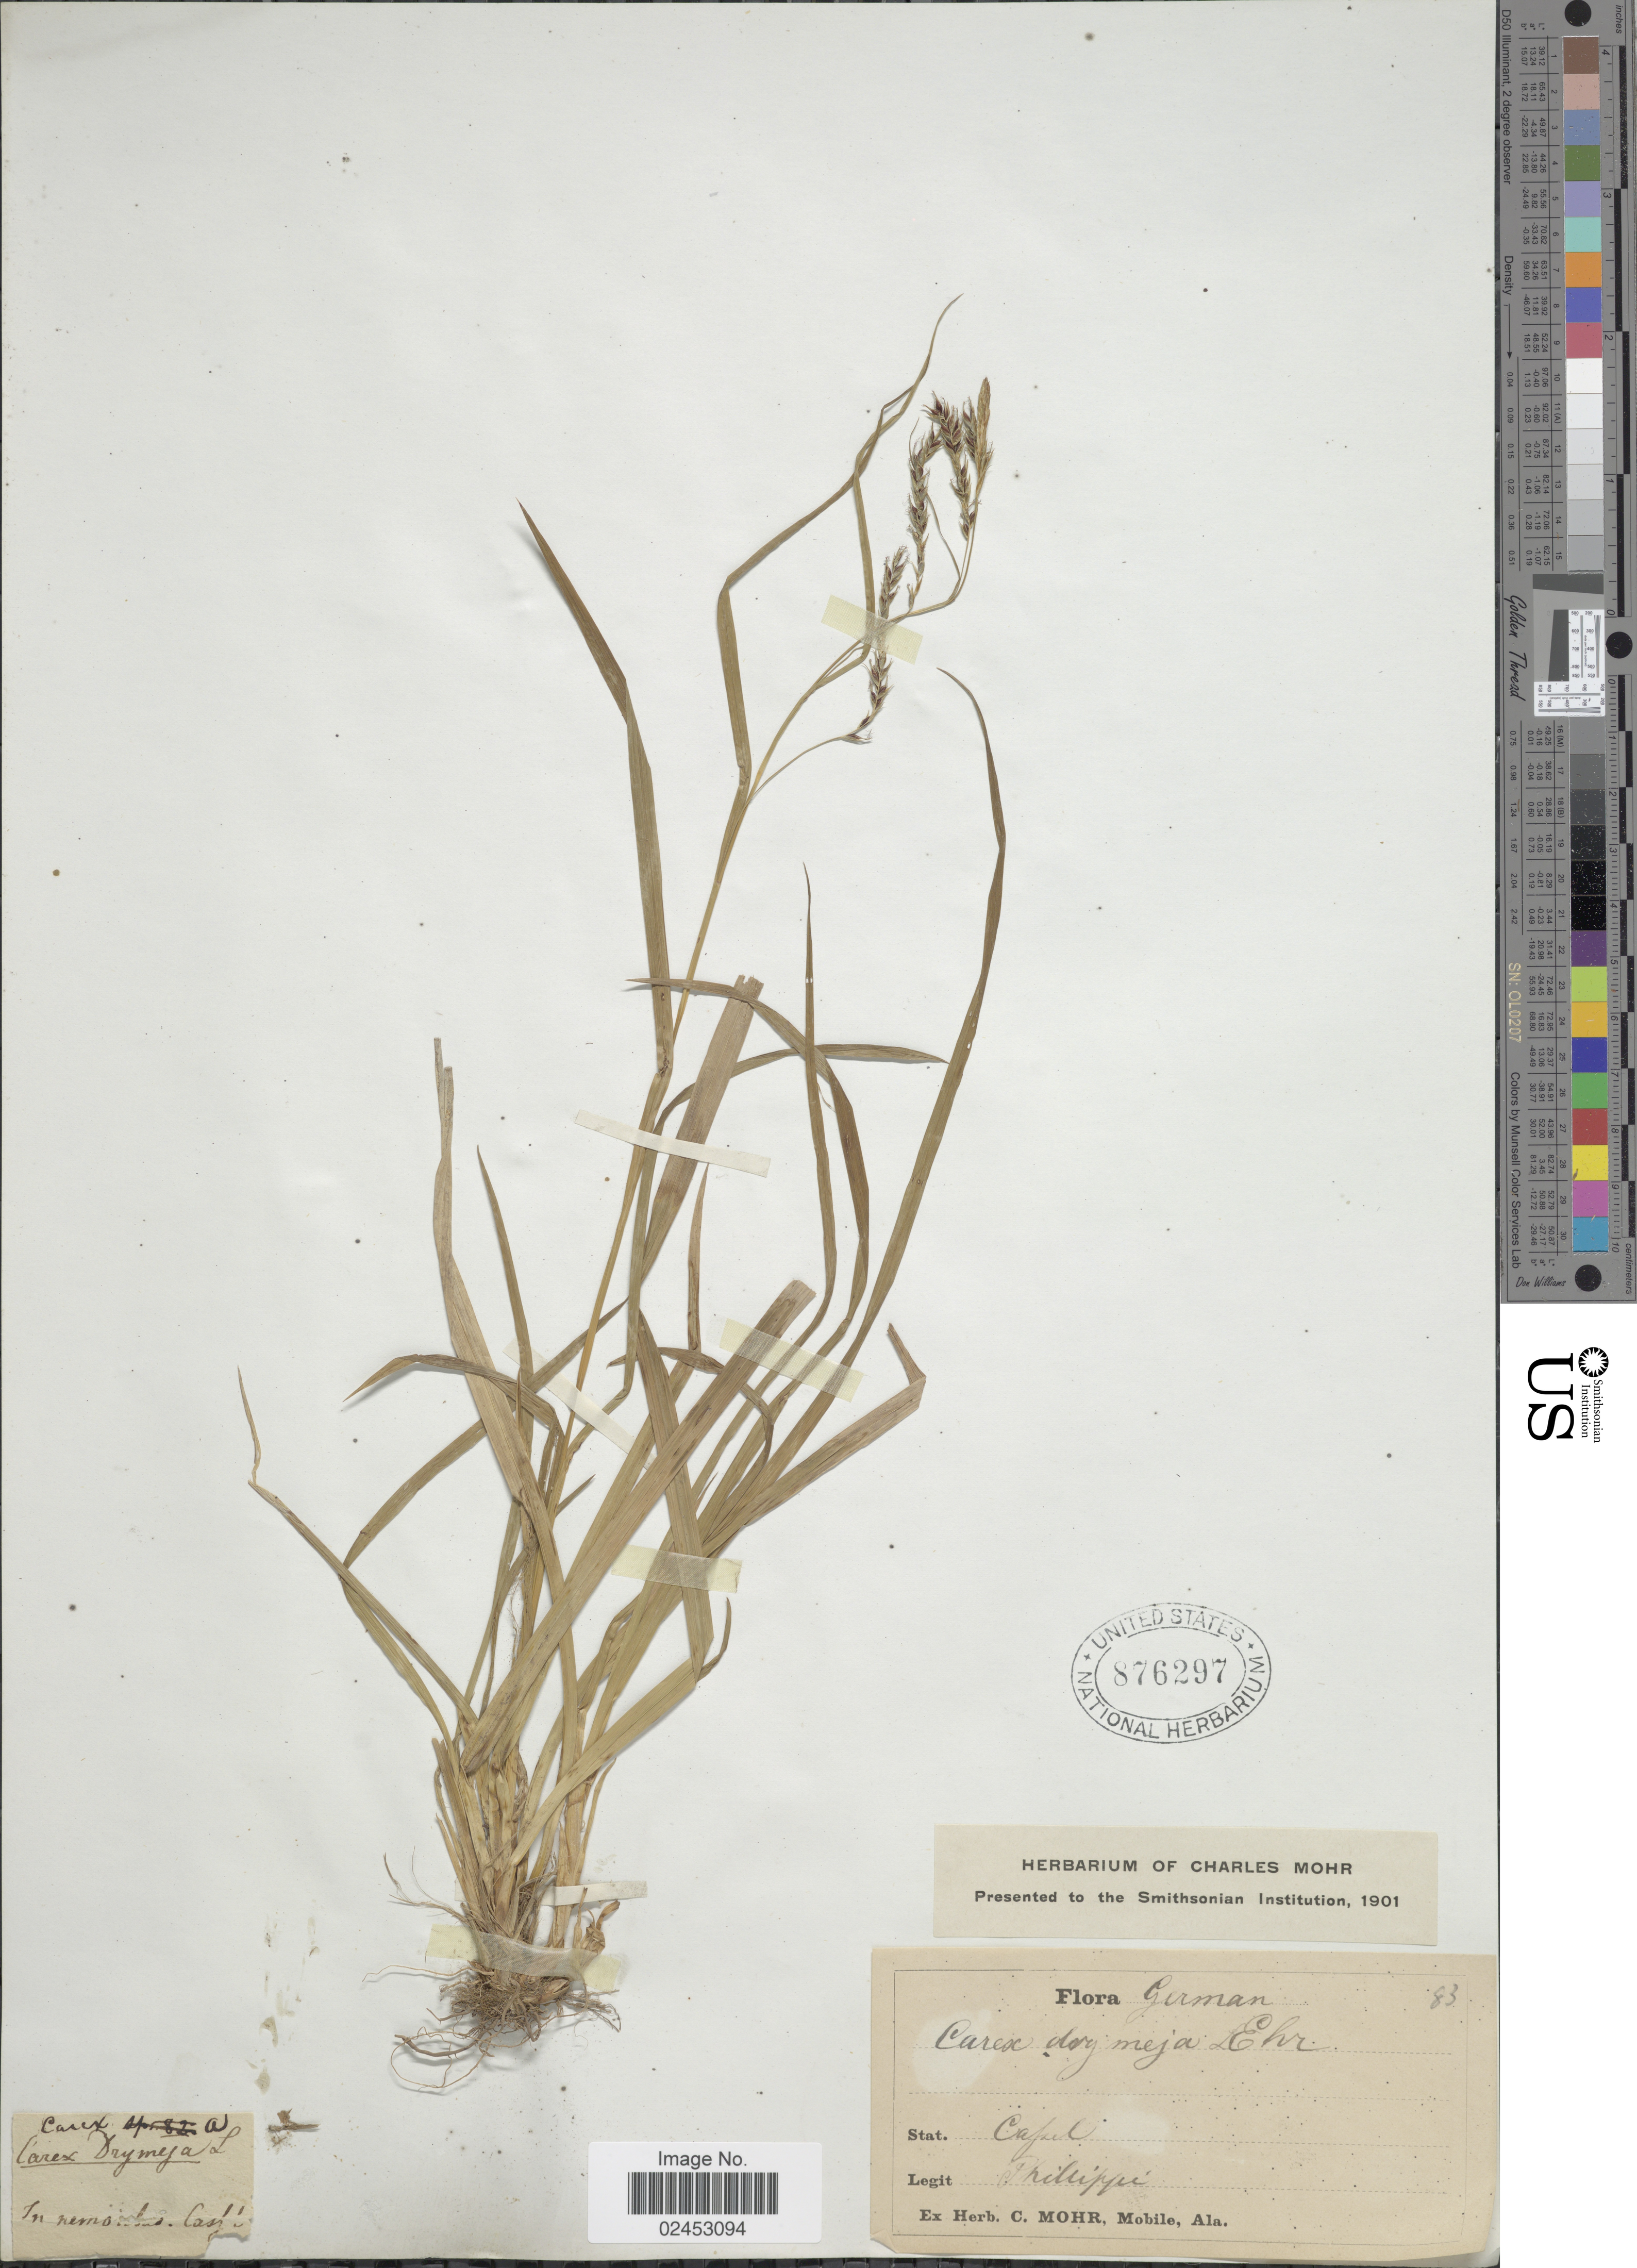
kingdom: Plantae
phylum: Tracheophyta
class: Liliopsida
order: Poales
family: Cyperaceae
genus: Carex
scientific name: Carex sylvatica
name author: Huds.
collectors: Phillippi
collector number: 83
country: Germany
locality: In nemoribus, German, Cassel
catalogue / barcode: US 876297